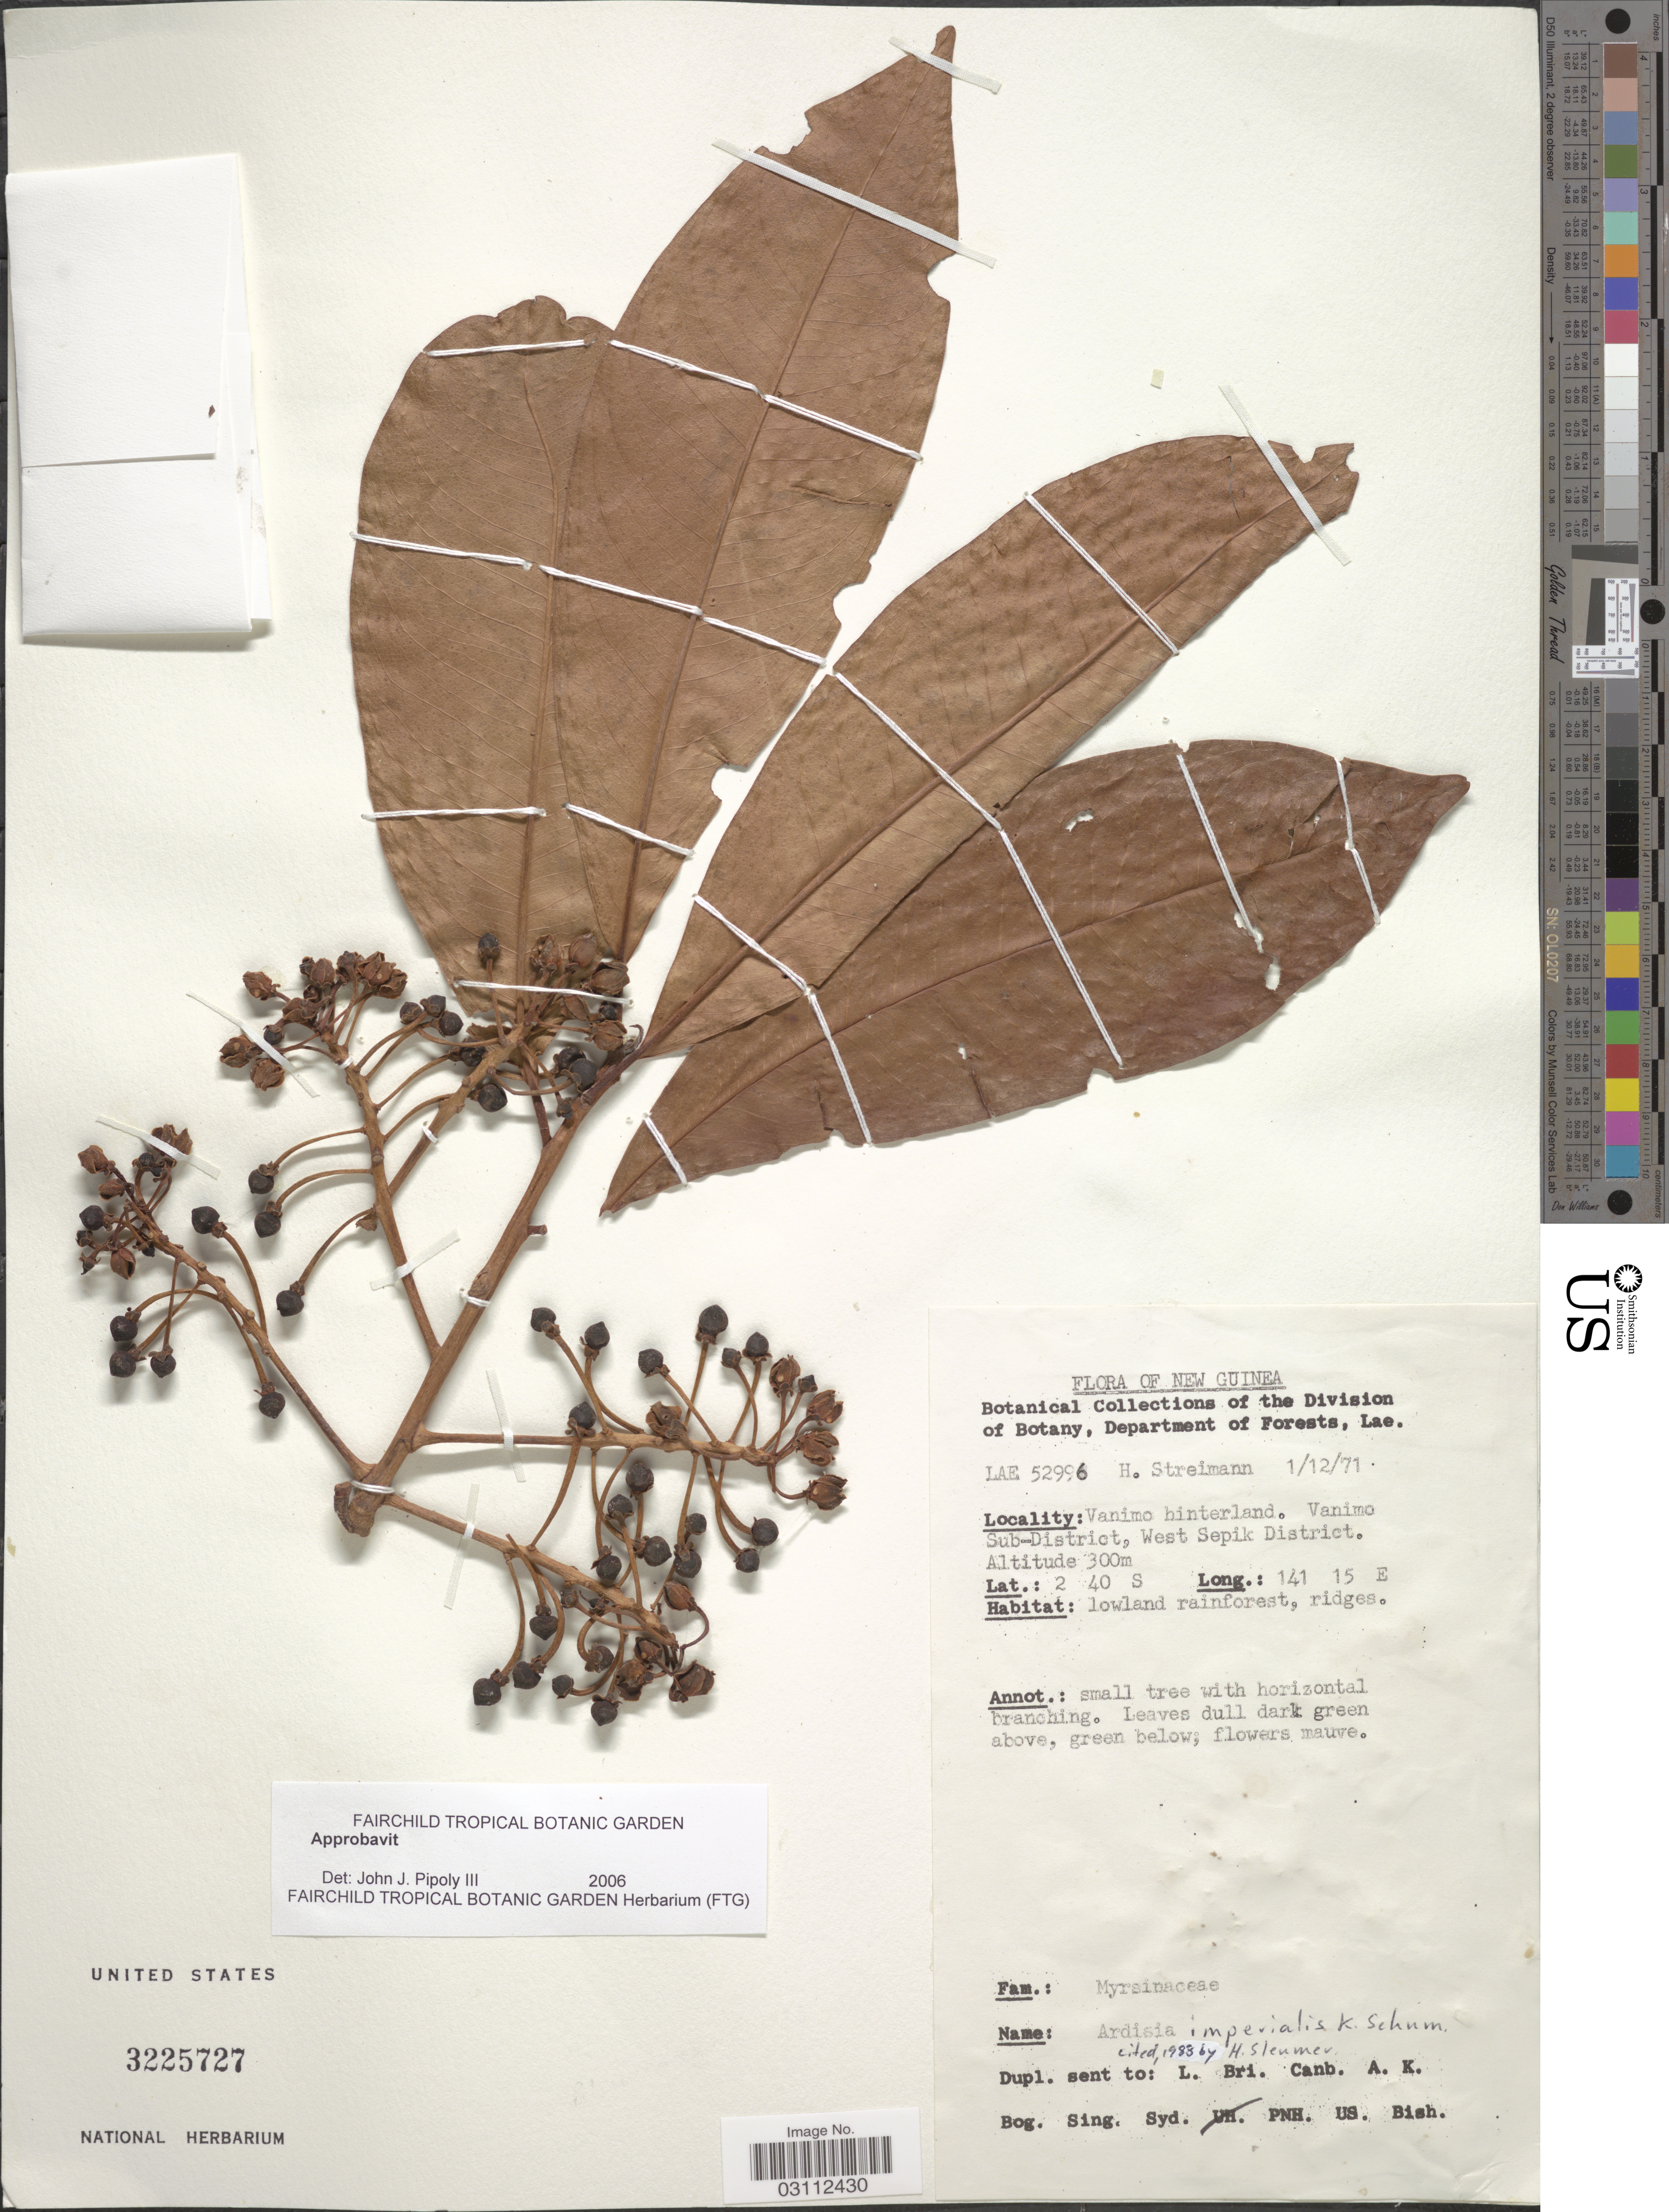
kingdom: Plantae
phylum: Tracheophyta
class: Magnoliopsida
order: Ericales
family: Primulaceae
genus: Ardisia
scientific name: Ardisia imperialis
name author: K. Schum.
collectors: H. Streimann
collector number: LAE52996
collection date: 1971-12-01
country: Papua New Guinea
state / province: Sandaun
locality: New Guinea. Vanimo hinterland. Vanimo Sub-District, West Sepik District.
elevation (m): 300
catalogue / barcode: US 3225727